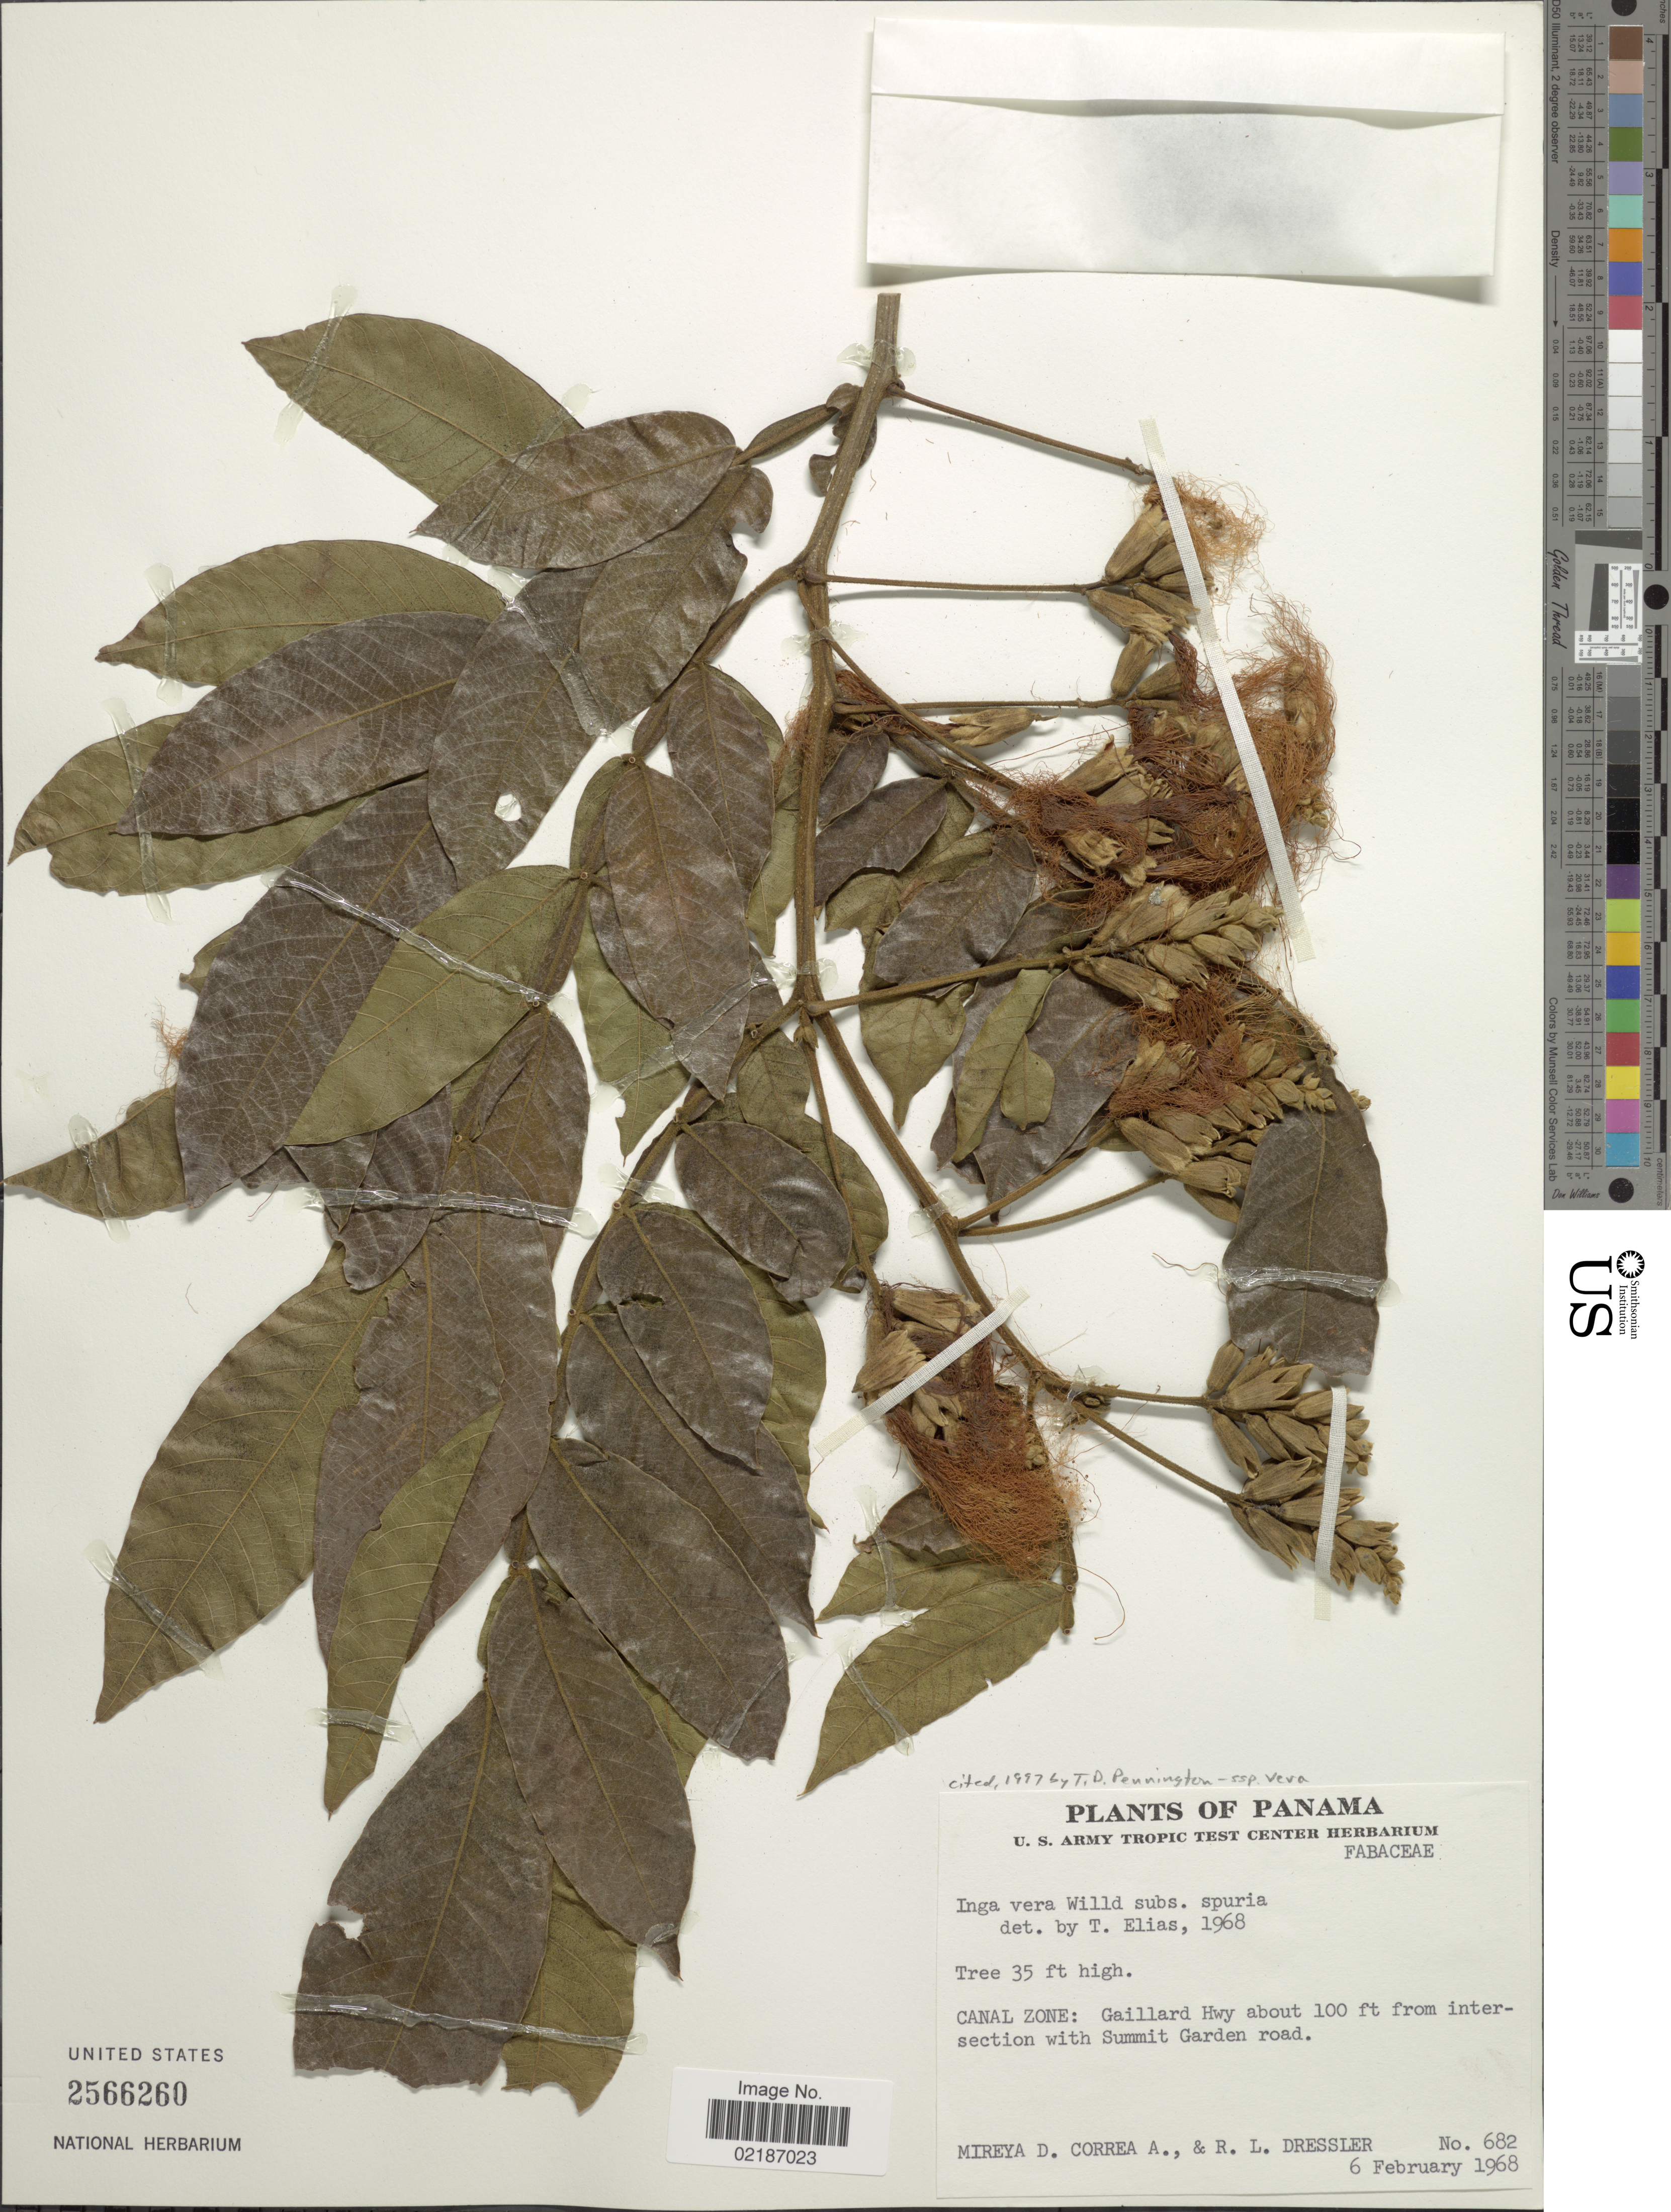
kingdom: Plantae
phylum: Tracheophyta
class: Magnoliopsida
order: Fabales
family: Fabaceae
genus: Inga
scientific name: Inga vera subsp. vera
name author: Willd.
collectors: M. D. Corrêa-A. & R. Dressler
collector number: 682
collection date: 1968-02-06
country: Panama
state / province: Colón / Panamá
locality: Canal Zone, Gaillard Hwy, from intersection with Summit Garden road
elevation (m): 30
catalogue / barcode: US 2566260